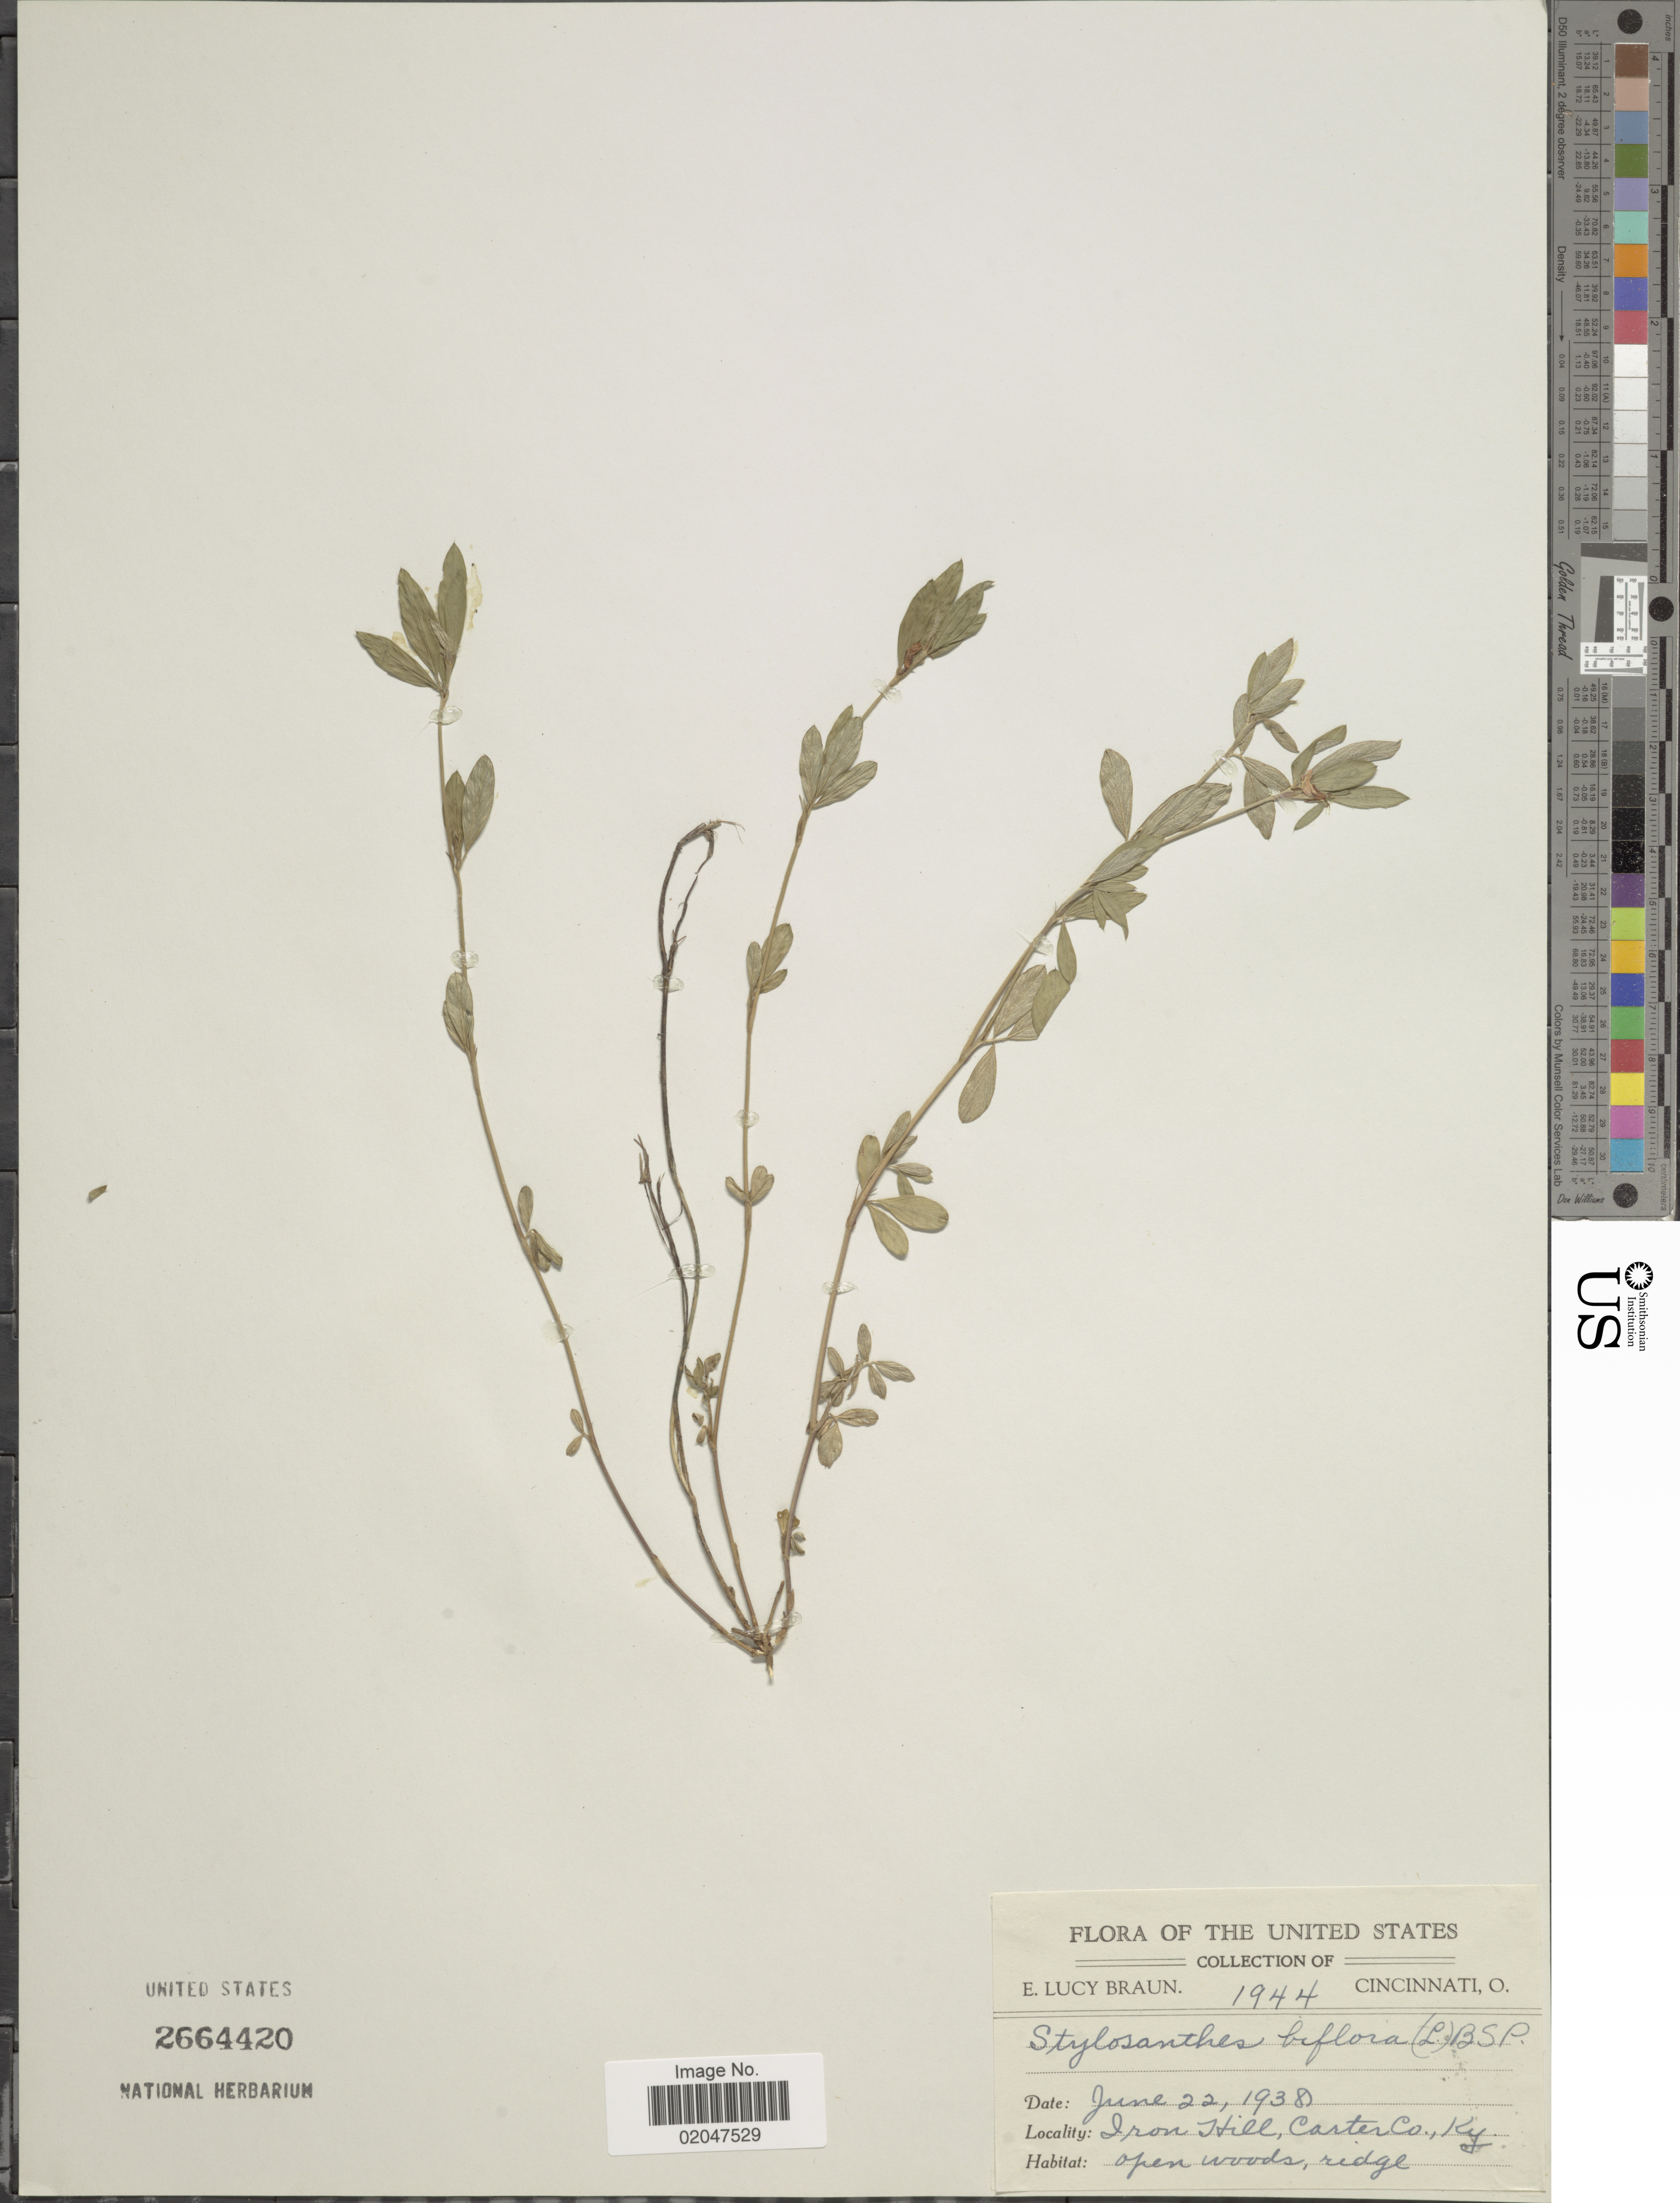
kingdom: Plantae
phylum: Tracheophyta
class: Magnoliopsida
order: Fabales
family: Fabaceae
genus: Stylosanthes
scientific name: Stylosanthes biflora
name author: (L.) Britton et al.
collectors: E. L. Braun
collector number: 1944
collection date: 1938-06-22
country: United States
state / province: Kentucky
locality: Iron Hill, Carter Co., Ky.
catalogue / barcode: US 2664420